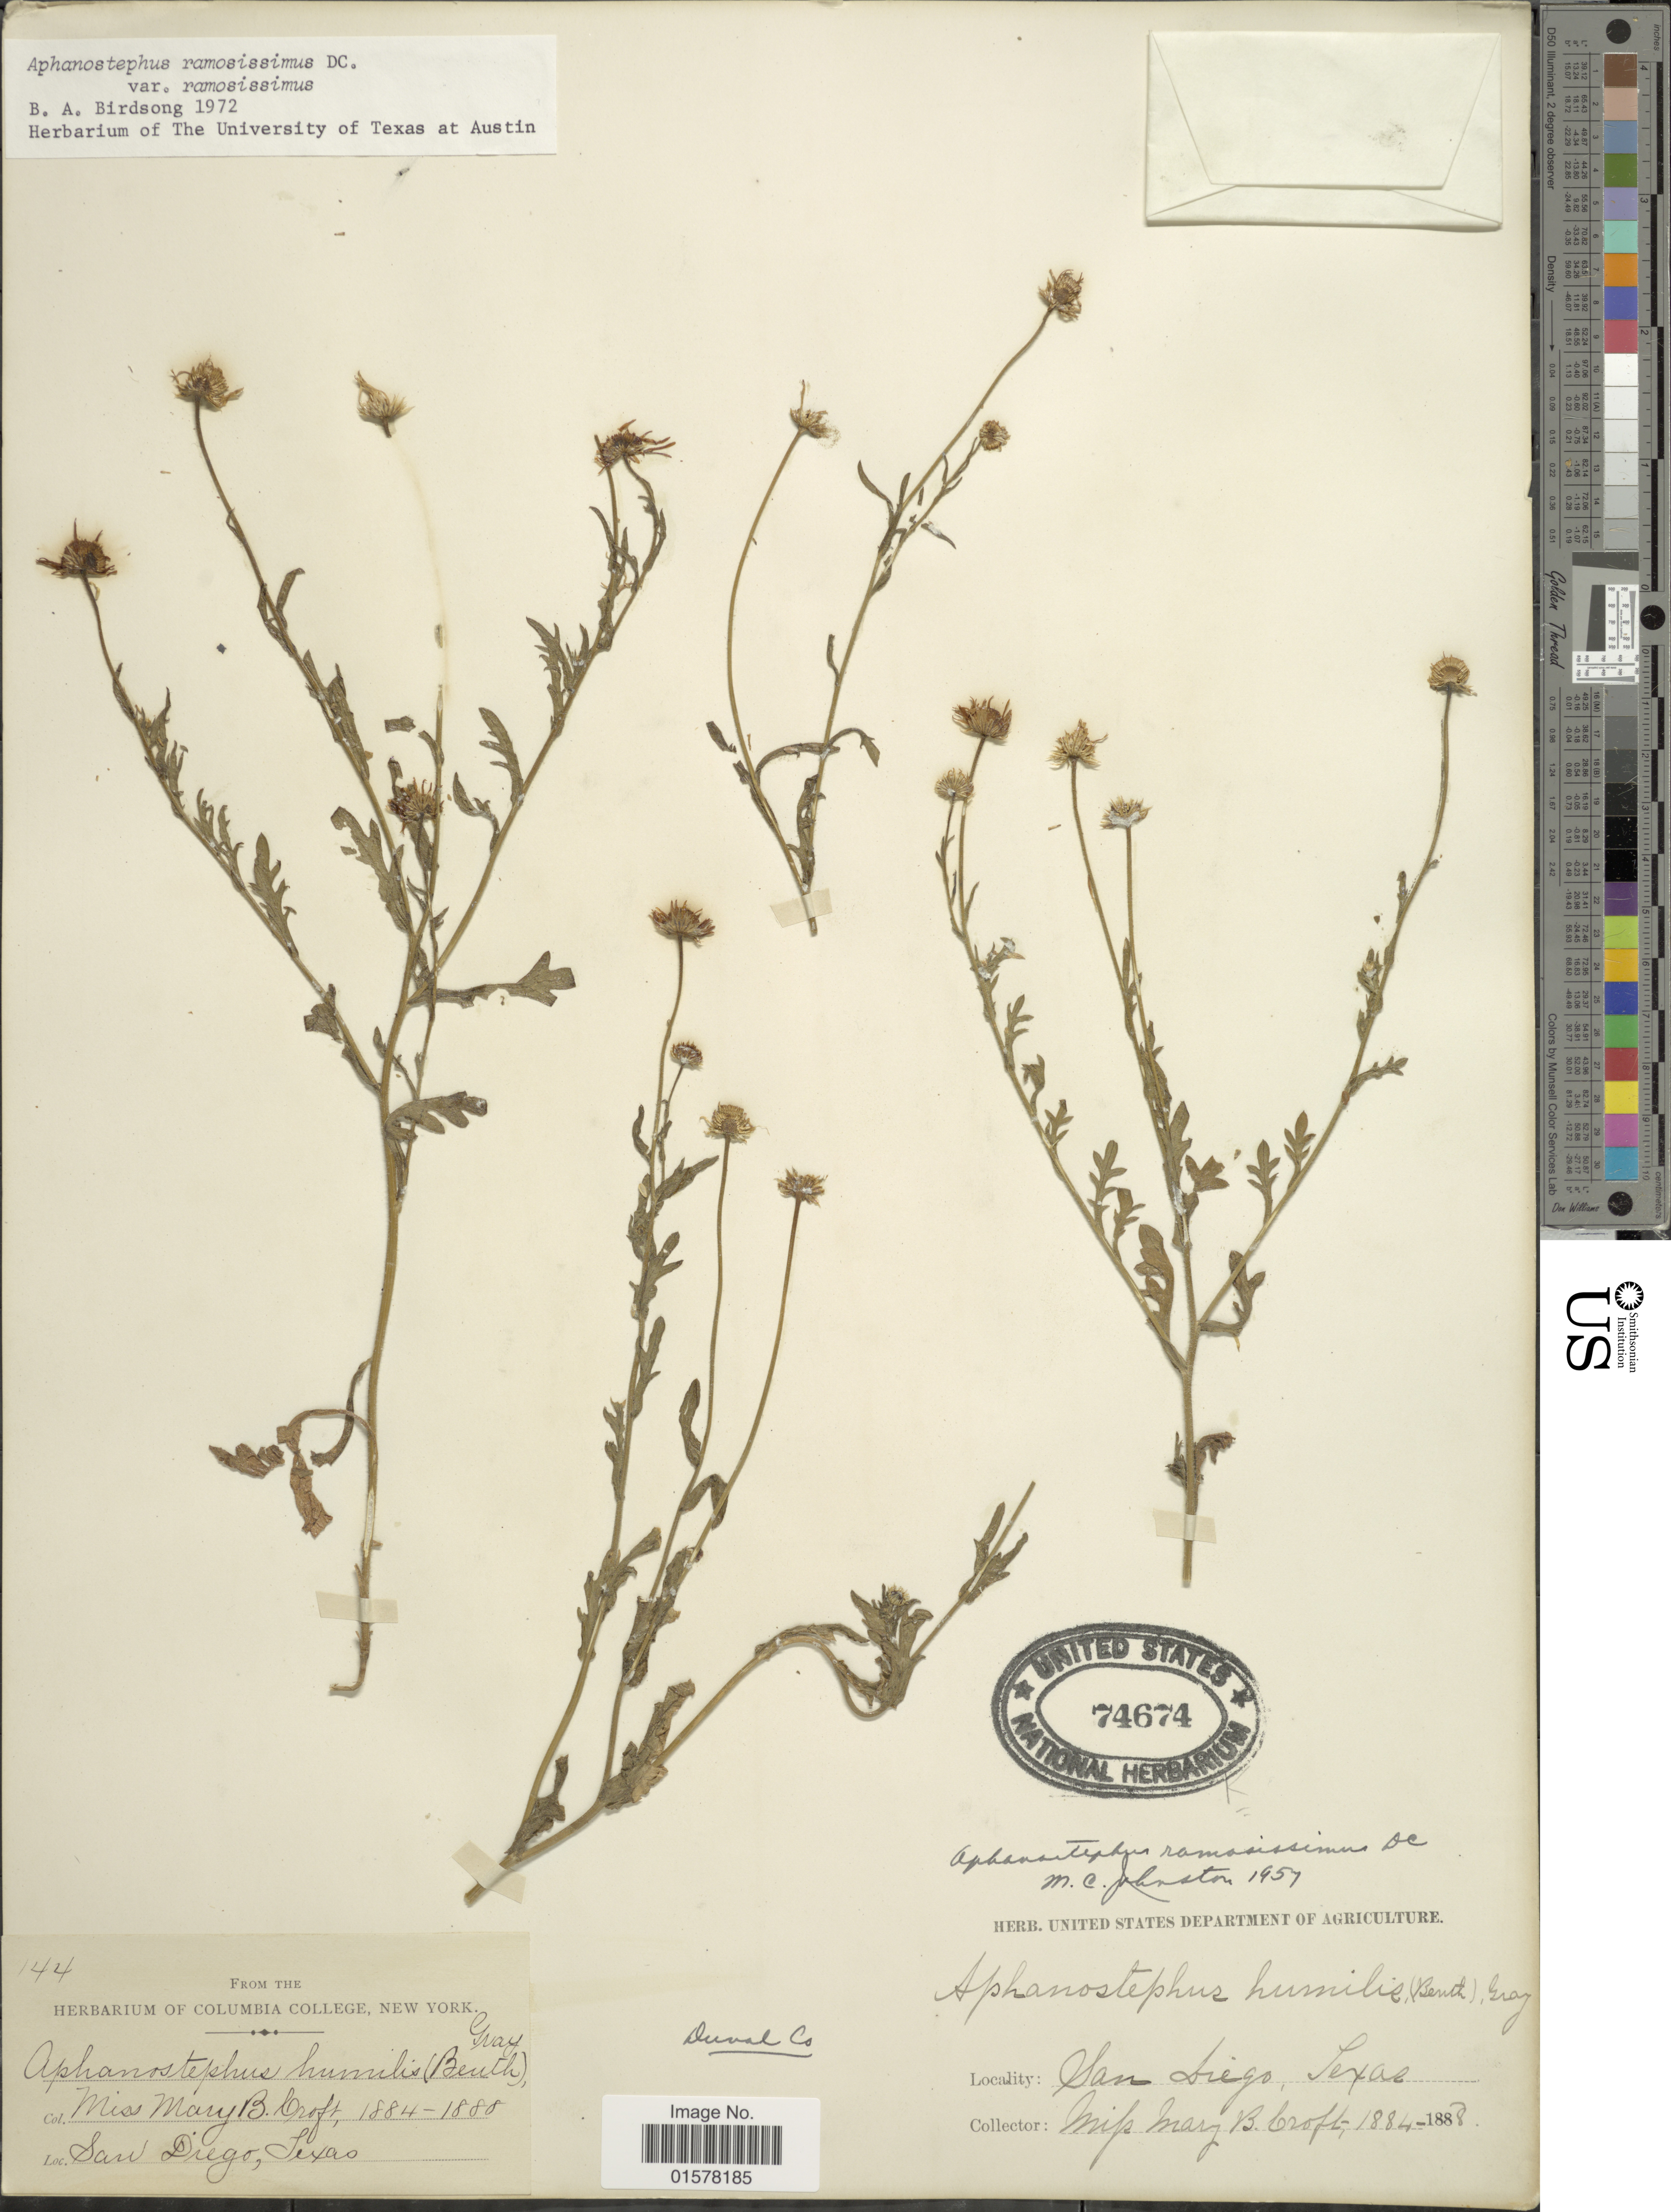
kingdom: Plantae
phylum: Tracheophyta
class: Magnoliopsida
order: Asterales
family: Asteraceae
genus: Aphanostephus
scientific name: Aphanostephus ramosissimus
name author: DC.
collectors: M. Croft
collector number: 144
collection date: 1884/1888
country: United States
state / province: Texas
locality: San Diego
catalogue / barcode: US 74674